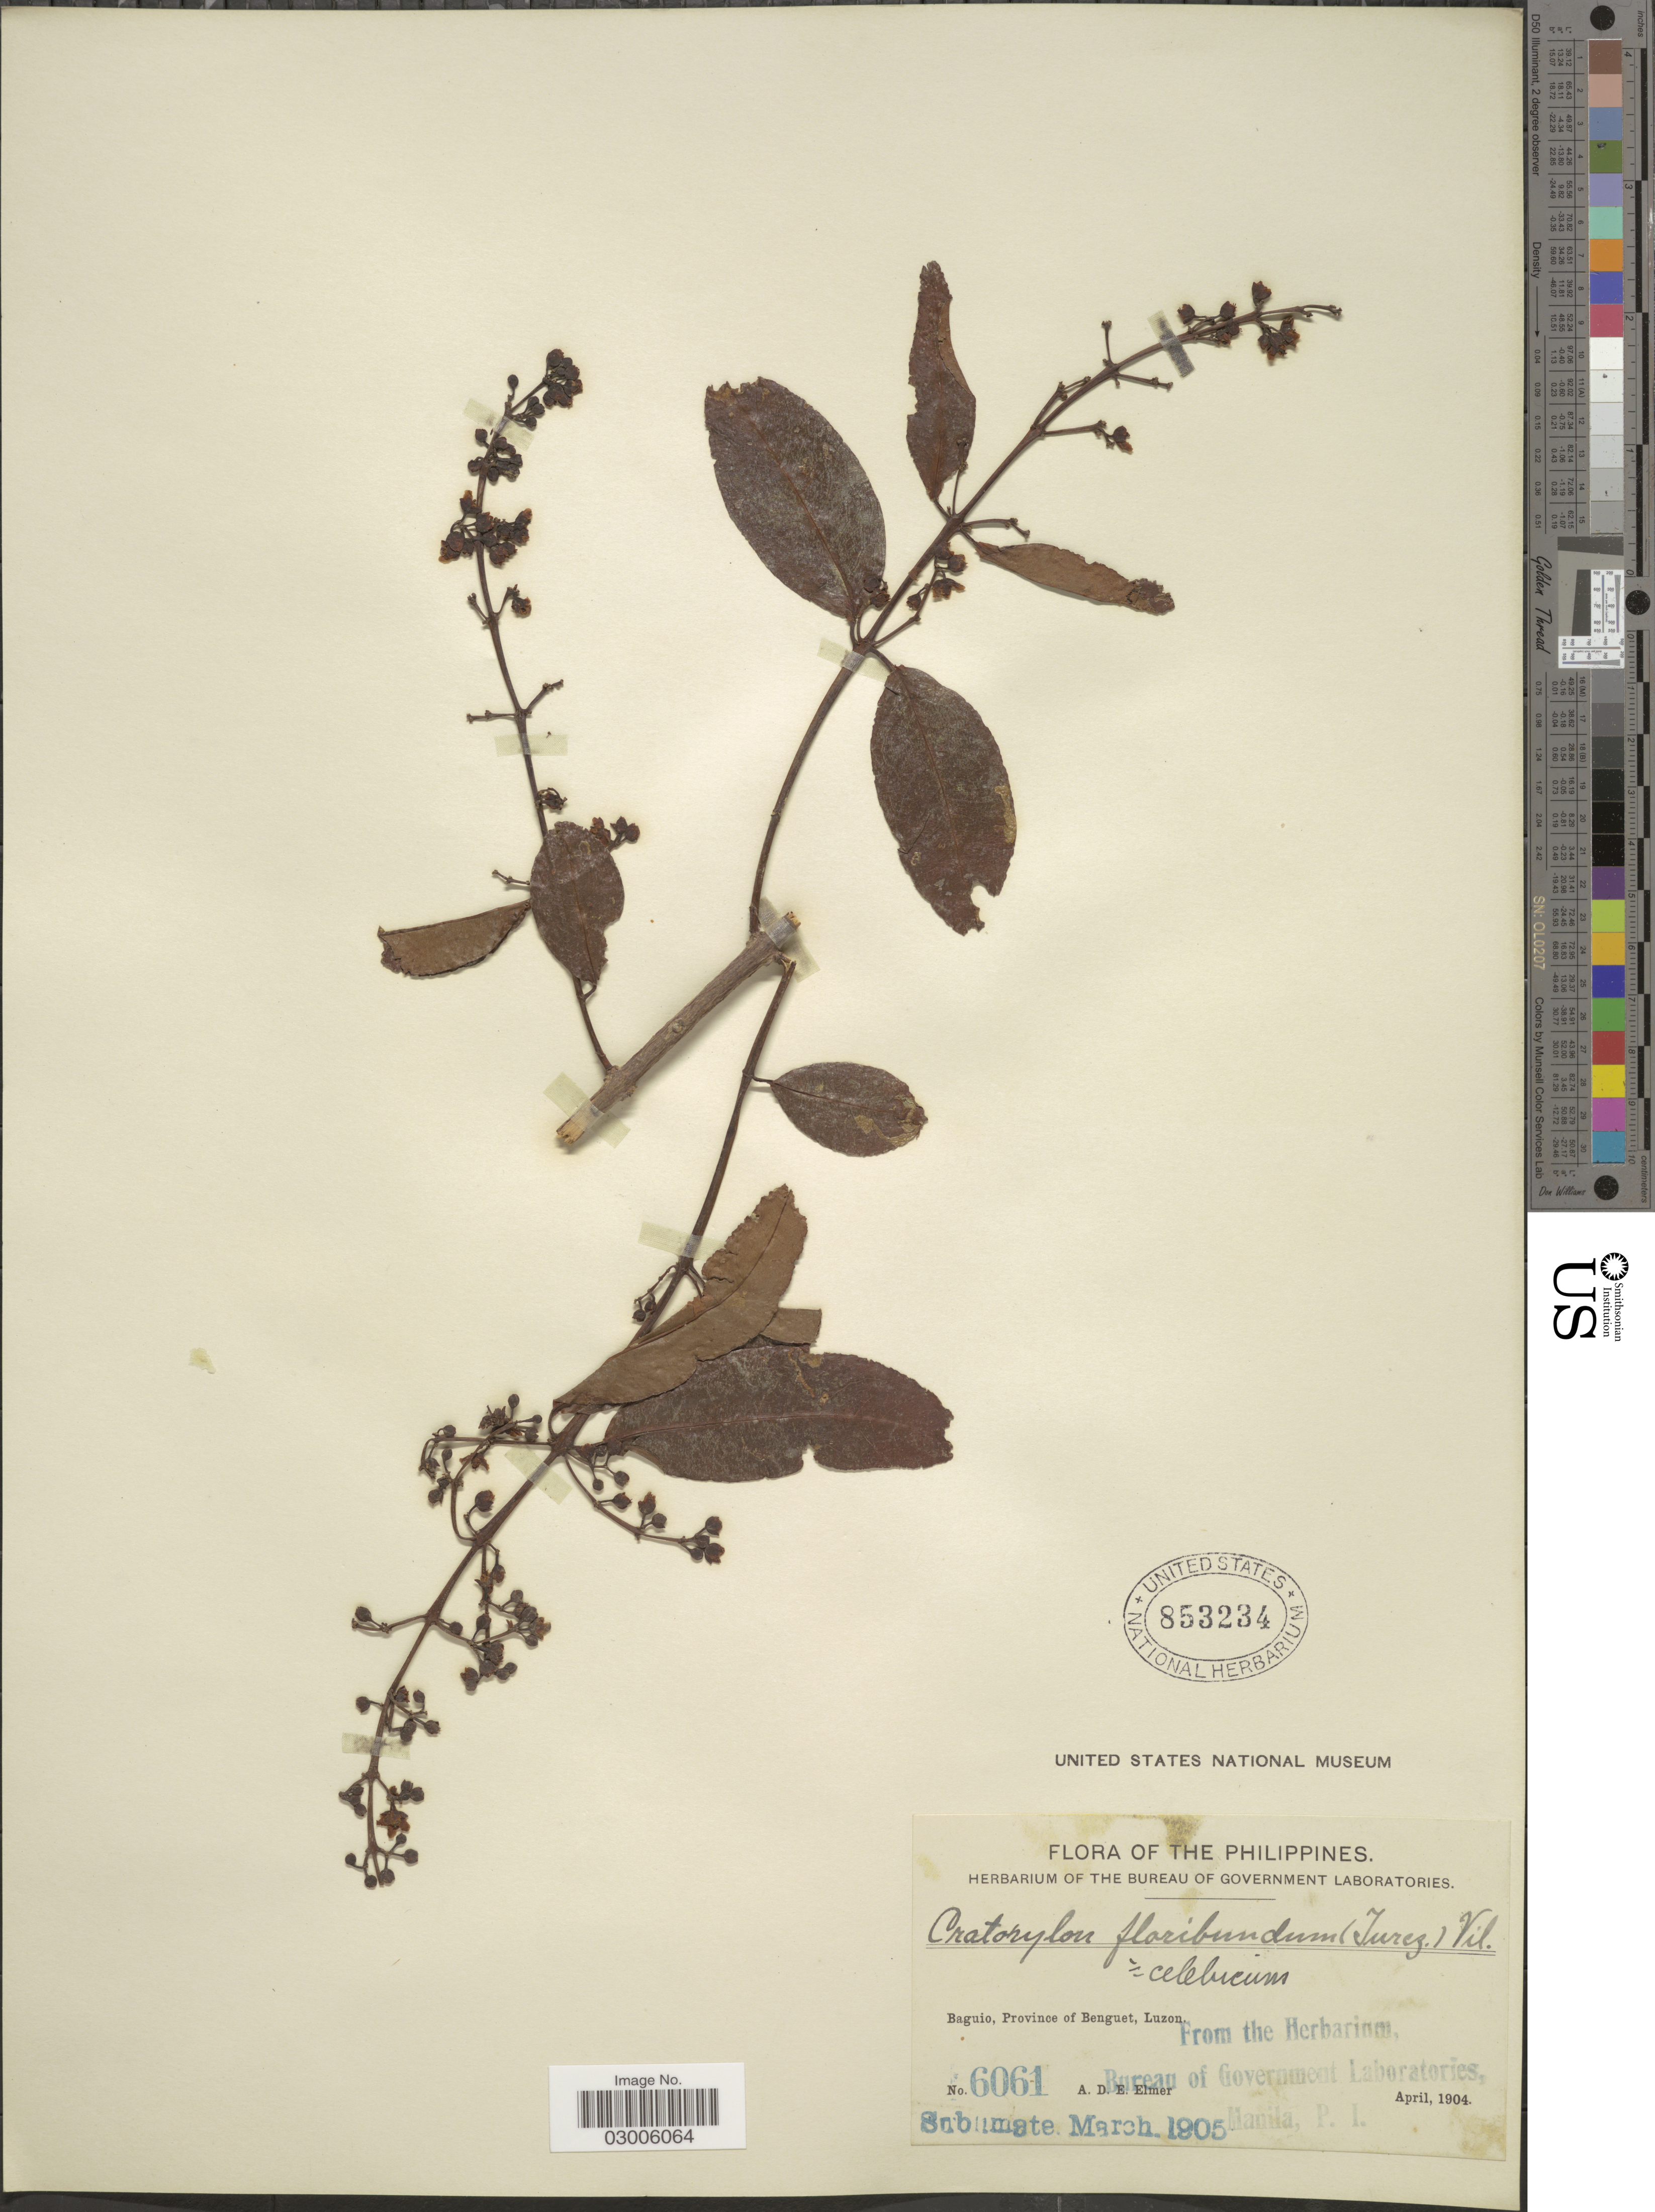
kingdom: Plantae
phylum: Tracheophyta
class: Magnoliopsida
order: Malpighiales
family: Hypericaceae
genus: Cratoxylum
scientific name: Cratoxylum celebicum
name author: Blume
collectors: A. D. E. Elmer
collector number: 6061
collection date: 1904-04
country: Philippines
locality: Baguio, Province of Benguet, Luzon.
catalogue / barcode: US 853234